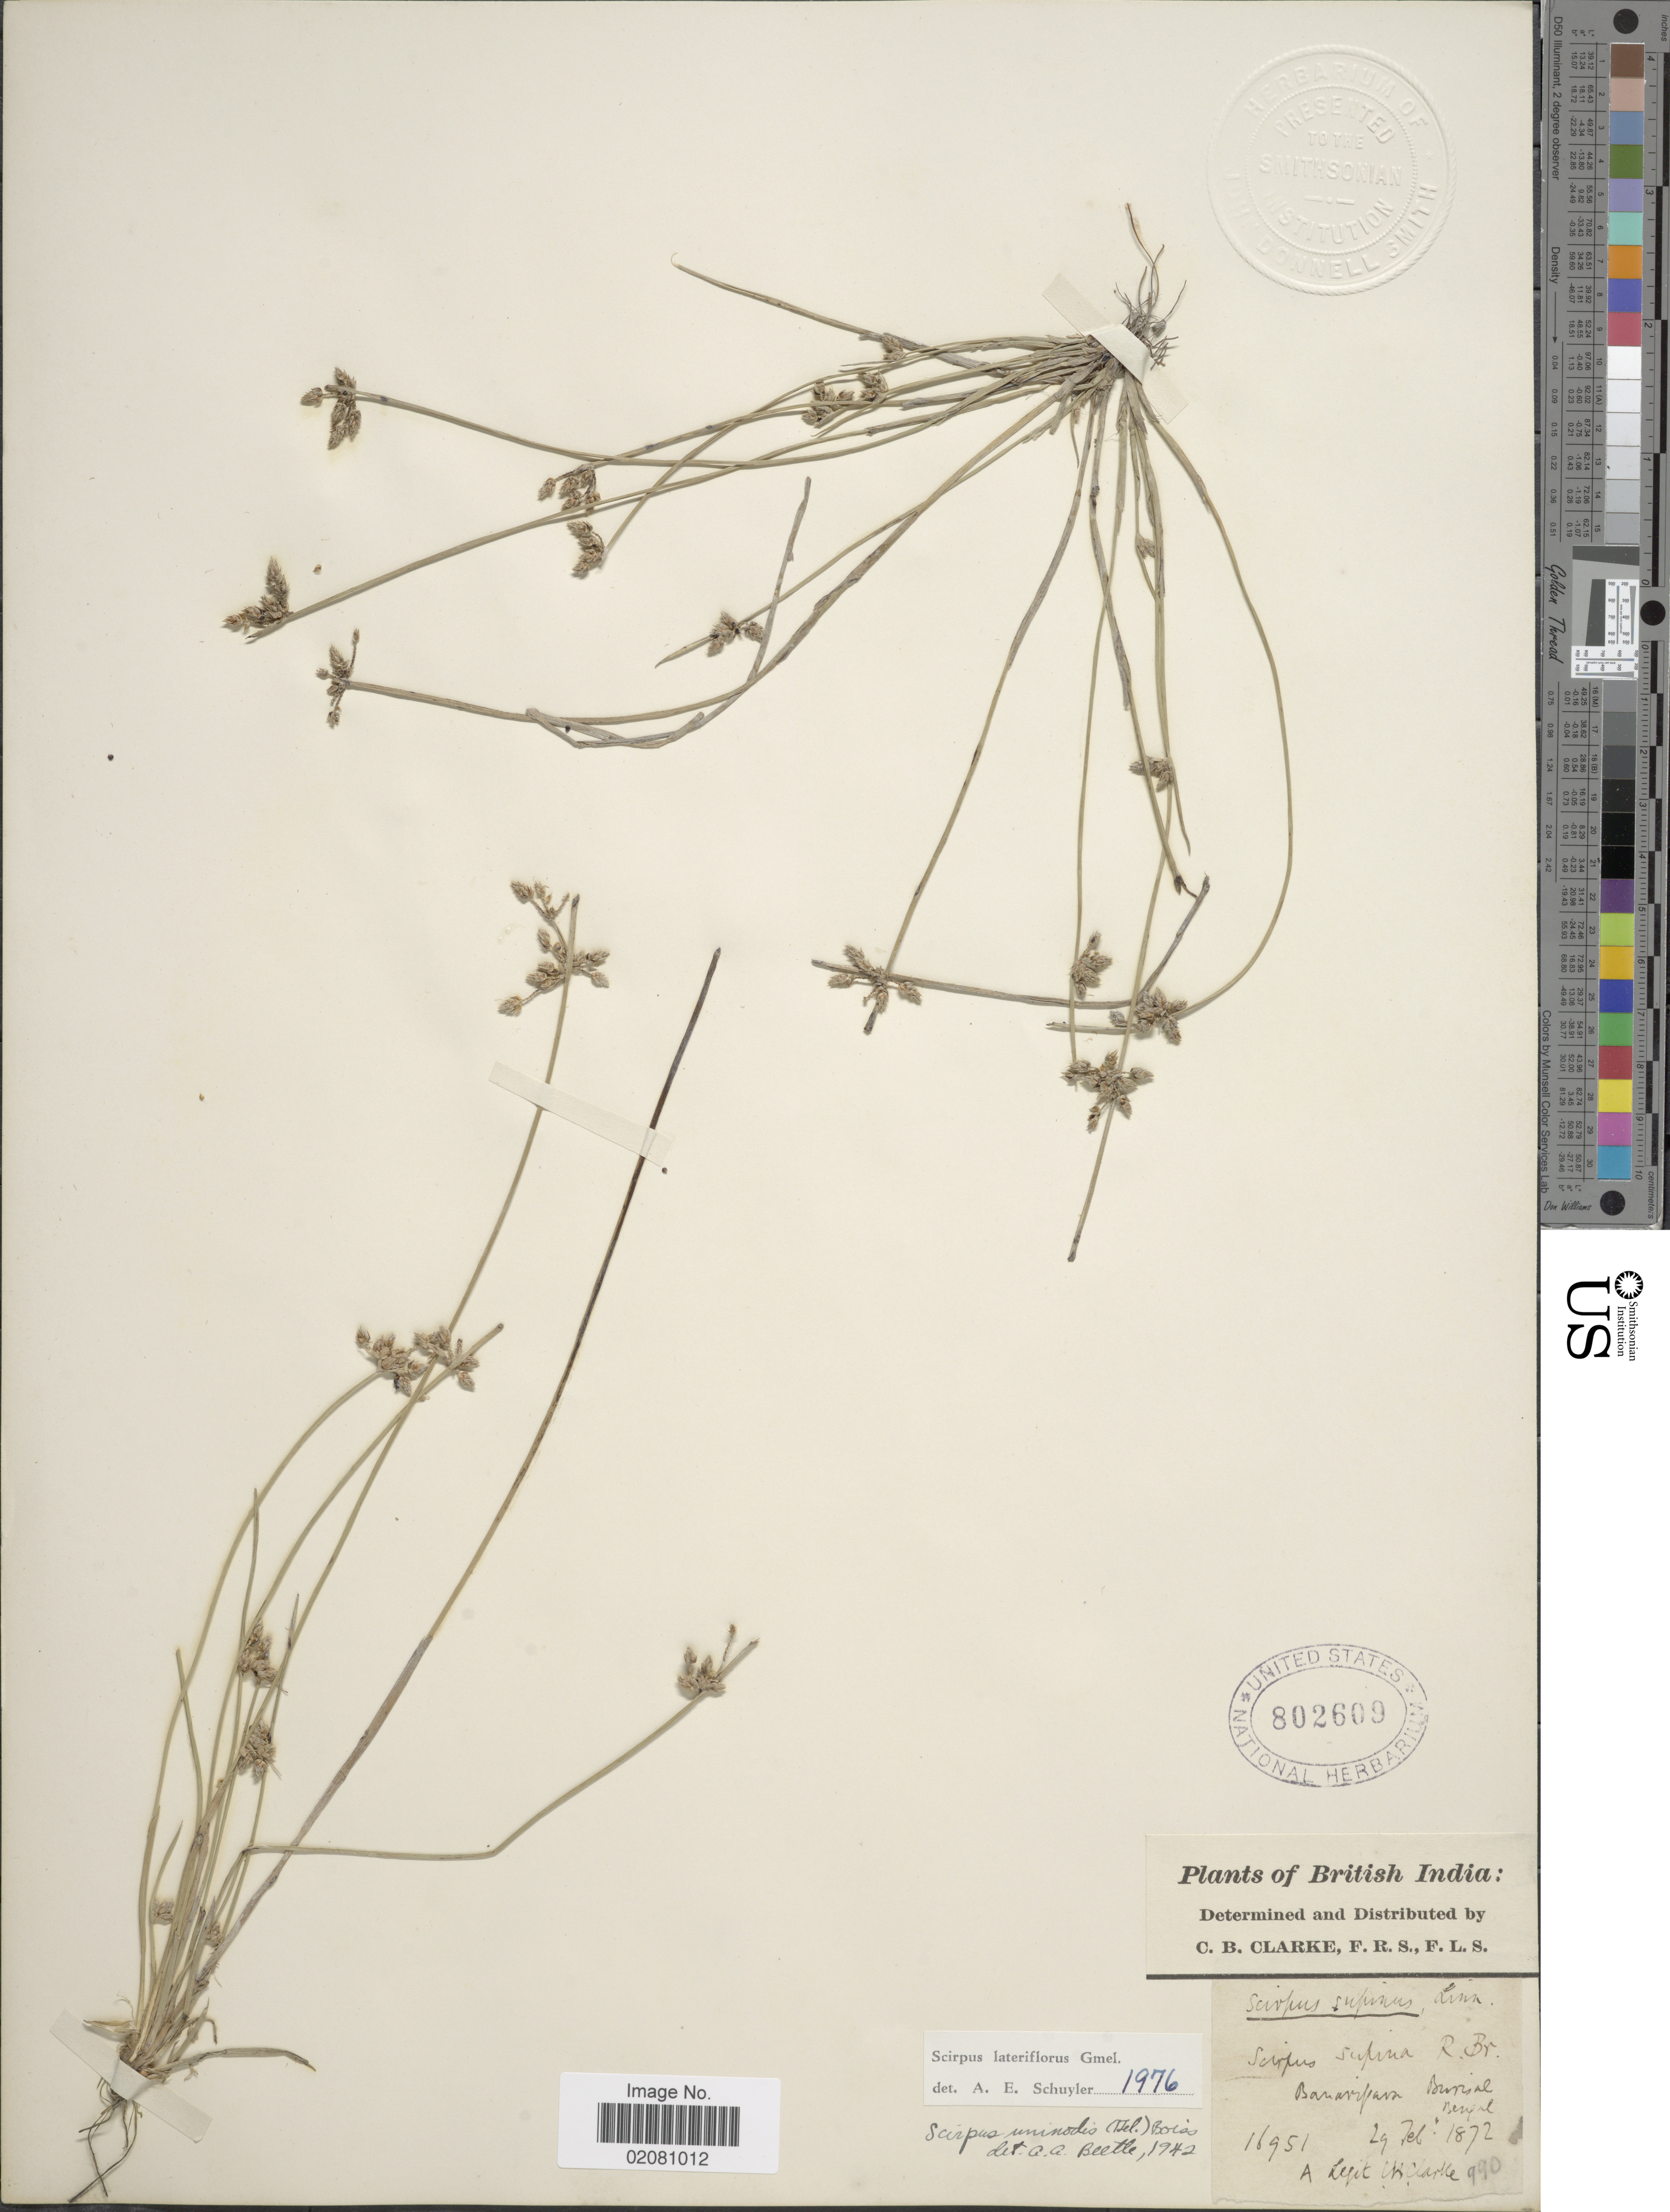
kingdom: Plantae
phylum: Tracheophyta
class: Liliopsida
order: Poales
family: Cyperaceae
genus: Schoenoplectus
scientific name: Schoenoplectus lateriflorus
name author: (J.F. Gmel.)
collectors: C. B. Clarke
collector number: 16951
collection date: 1872-02-29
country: India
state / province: West Bengal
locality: British India. Banawpan, Burisal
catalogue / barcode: US 802609